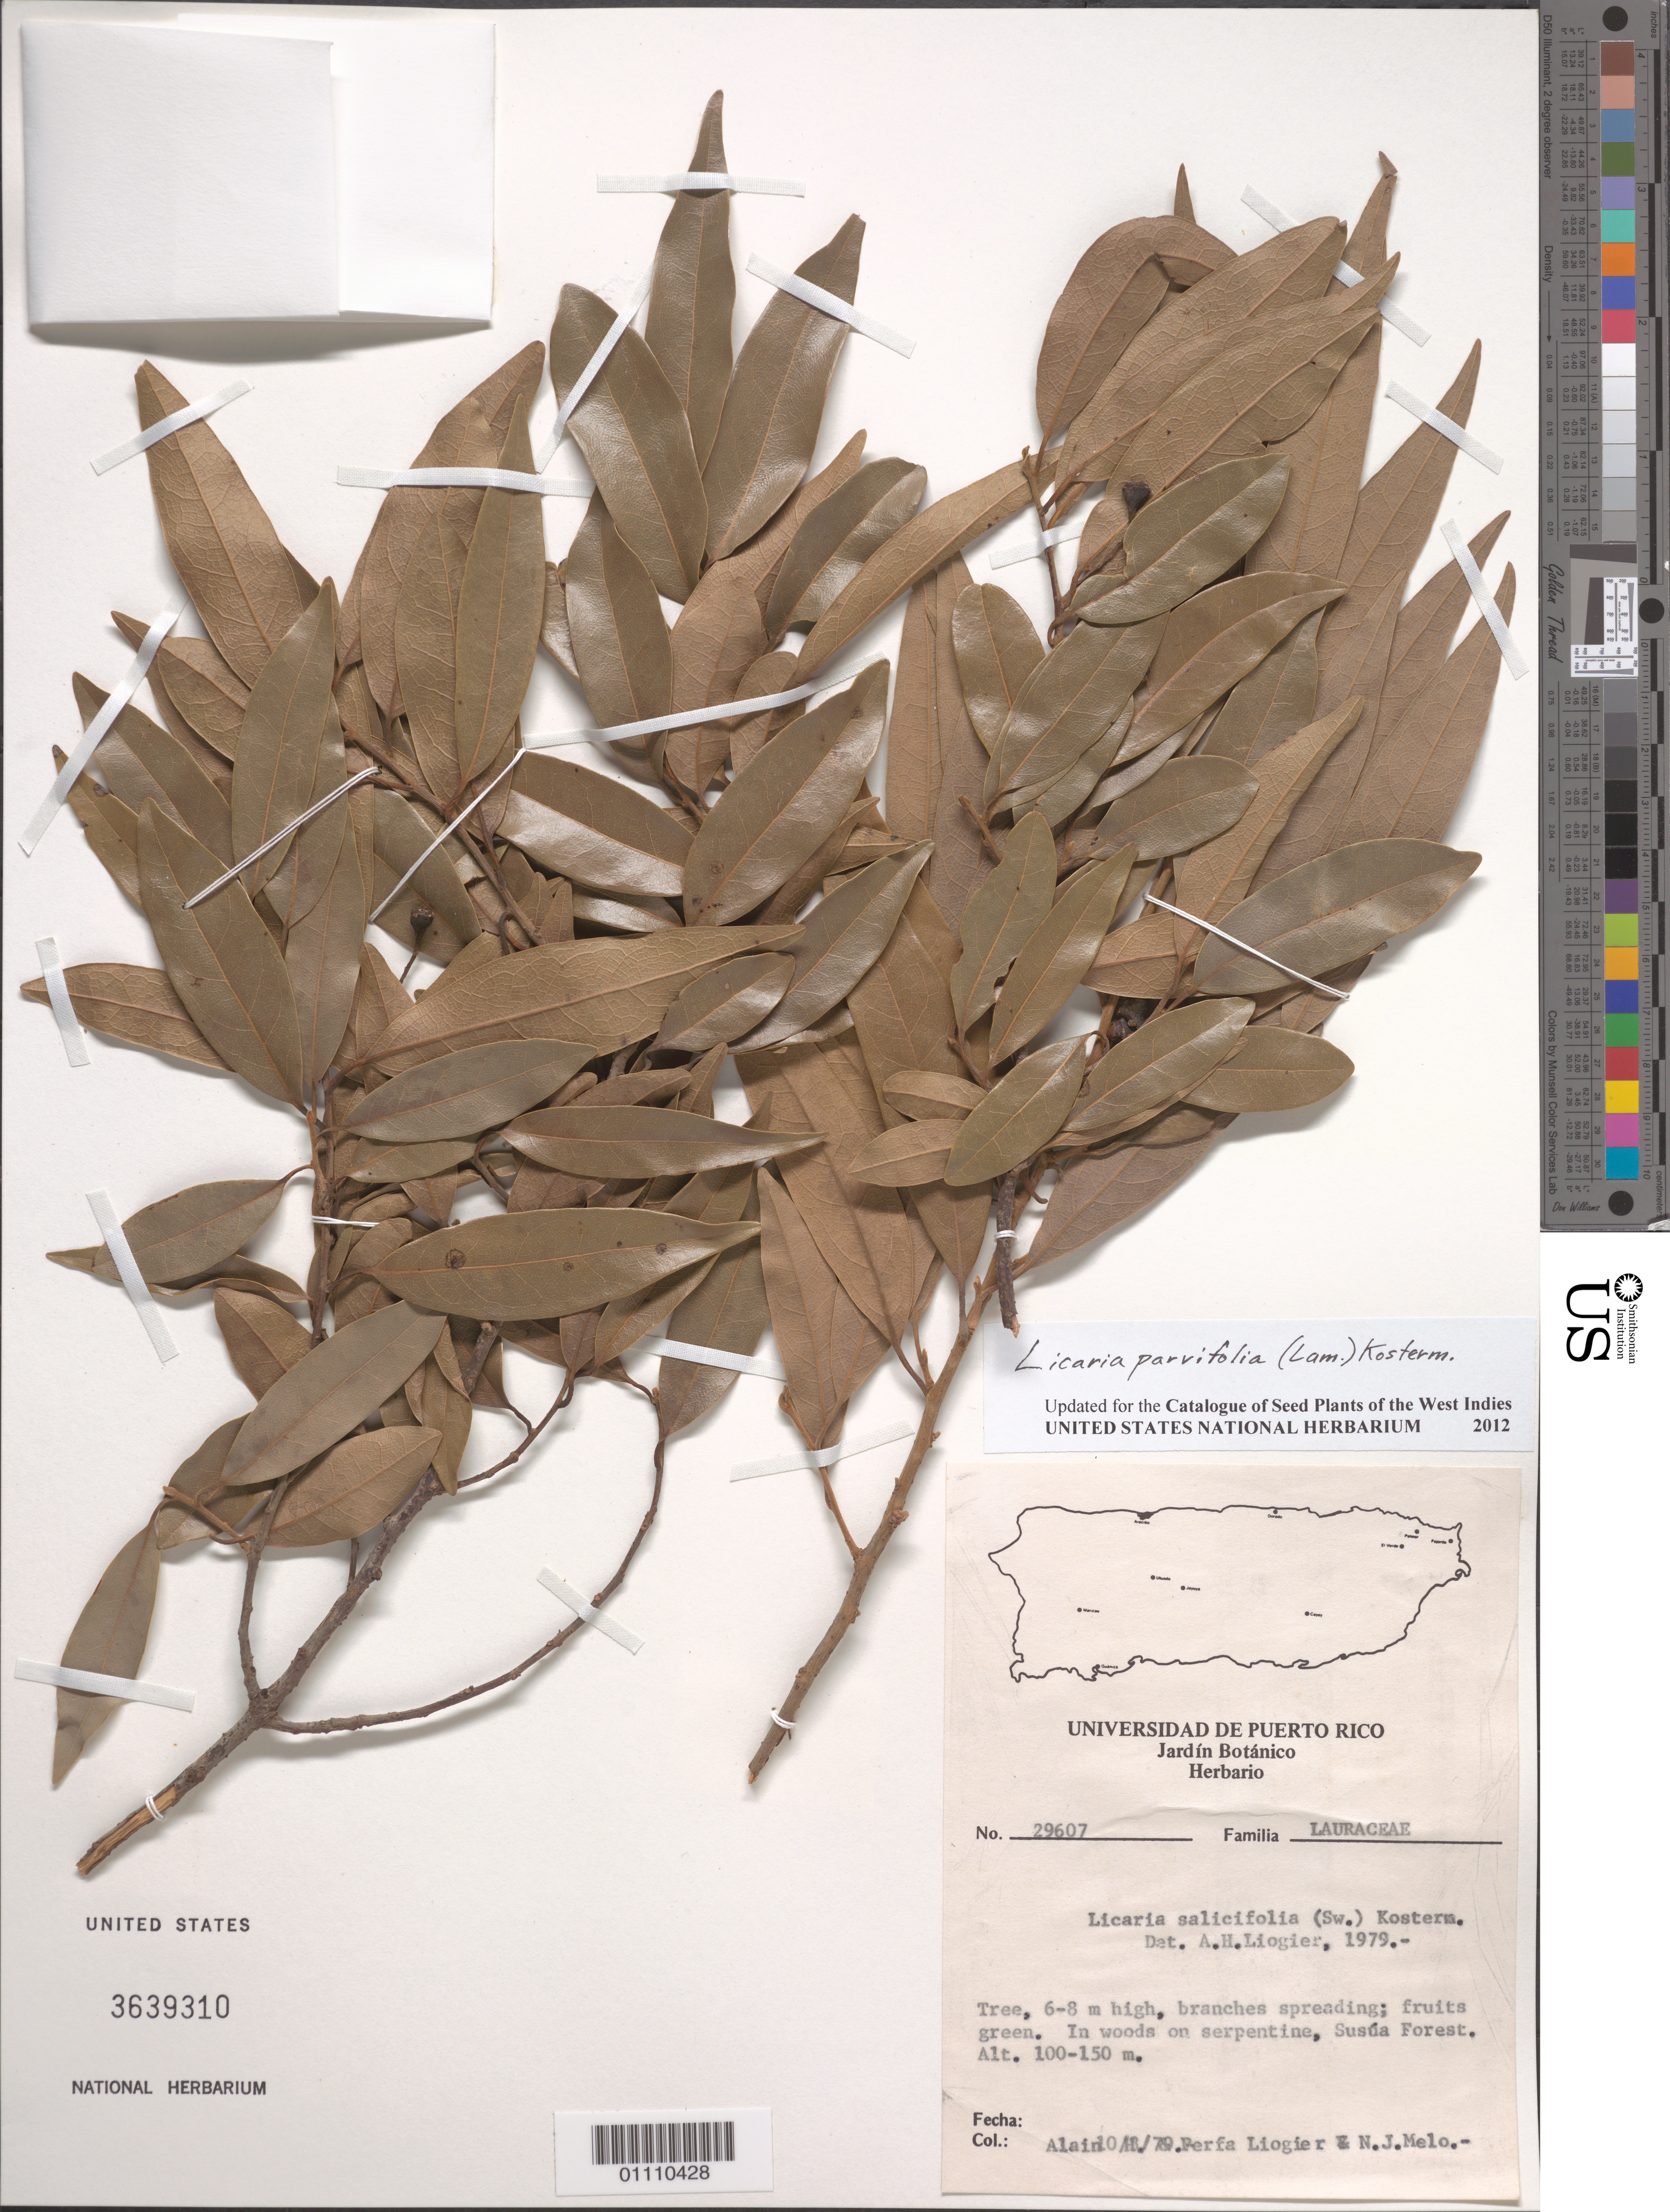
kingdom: Plantae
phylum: Tracheophyta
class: Magnoliopsida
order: Laurales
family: Lauraceae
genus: Licaria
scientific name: Licaria parvifolia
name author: (Lam.) Kosterm. ex León & Alain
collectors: A. H. Liogier, M. P. Liogier & L. Martorell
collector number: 29607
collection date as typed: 18 Oct 1979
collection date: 1979-10-18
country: Puerto Rico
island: Puerto Rico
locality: Susúa Forest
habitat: In woods on serpentine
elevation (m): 100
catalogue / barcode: US 3639310